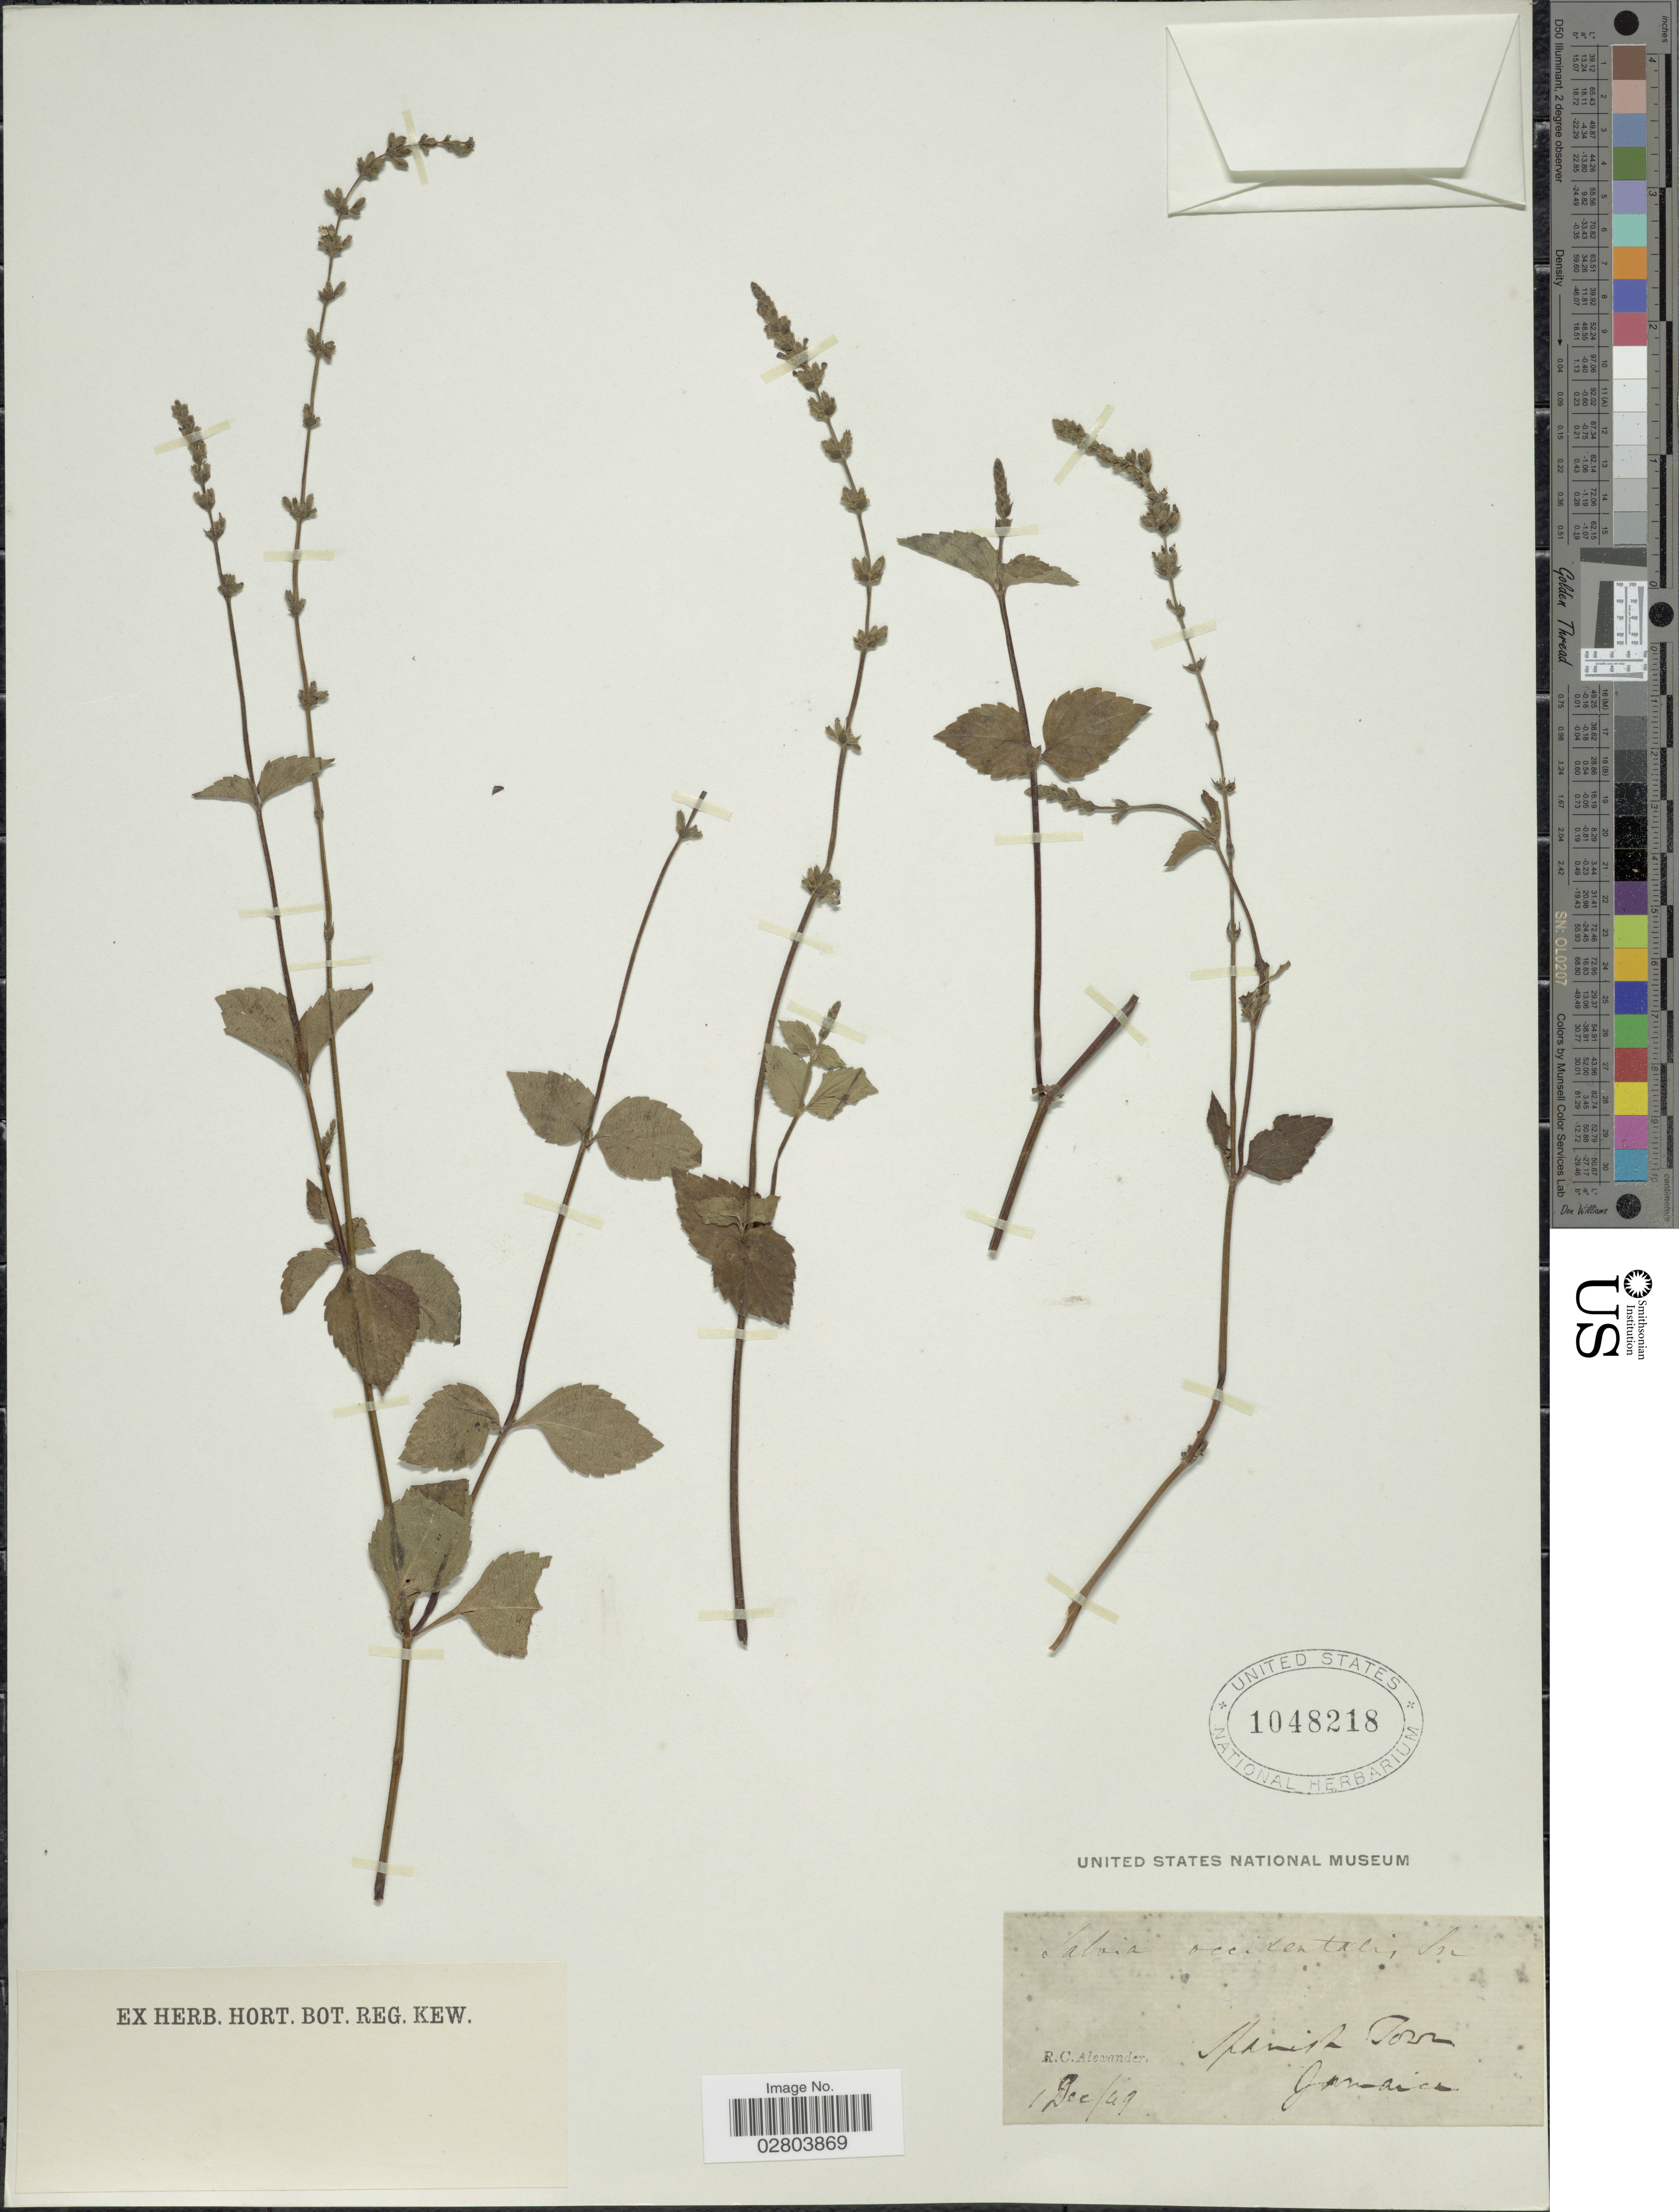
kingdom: Plantae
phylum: Tracheophyta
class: Magnoliopsida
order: Lamiales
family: Lamiaceae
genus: Salvia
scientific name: Salvia occidentalis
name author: Sw.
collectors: R. C. Alexander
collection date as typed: Transcribed d/m/y: 1/12/49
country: Jamaica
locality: Spanish Town.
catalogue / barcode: US 1048218